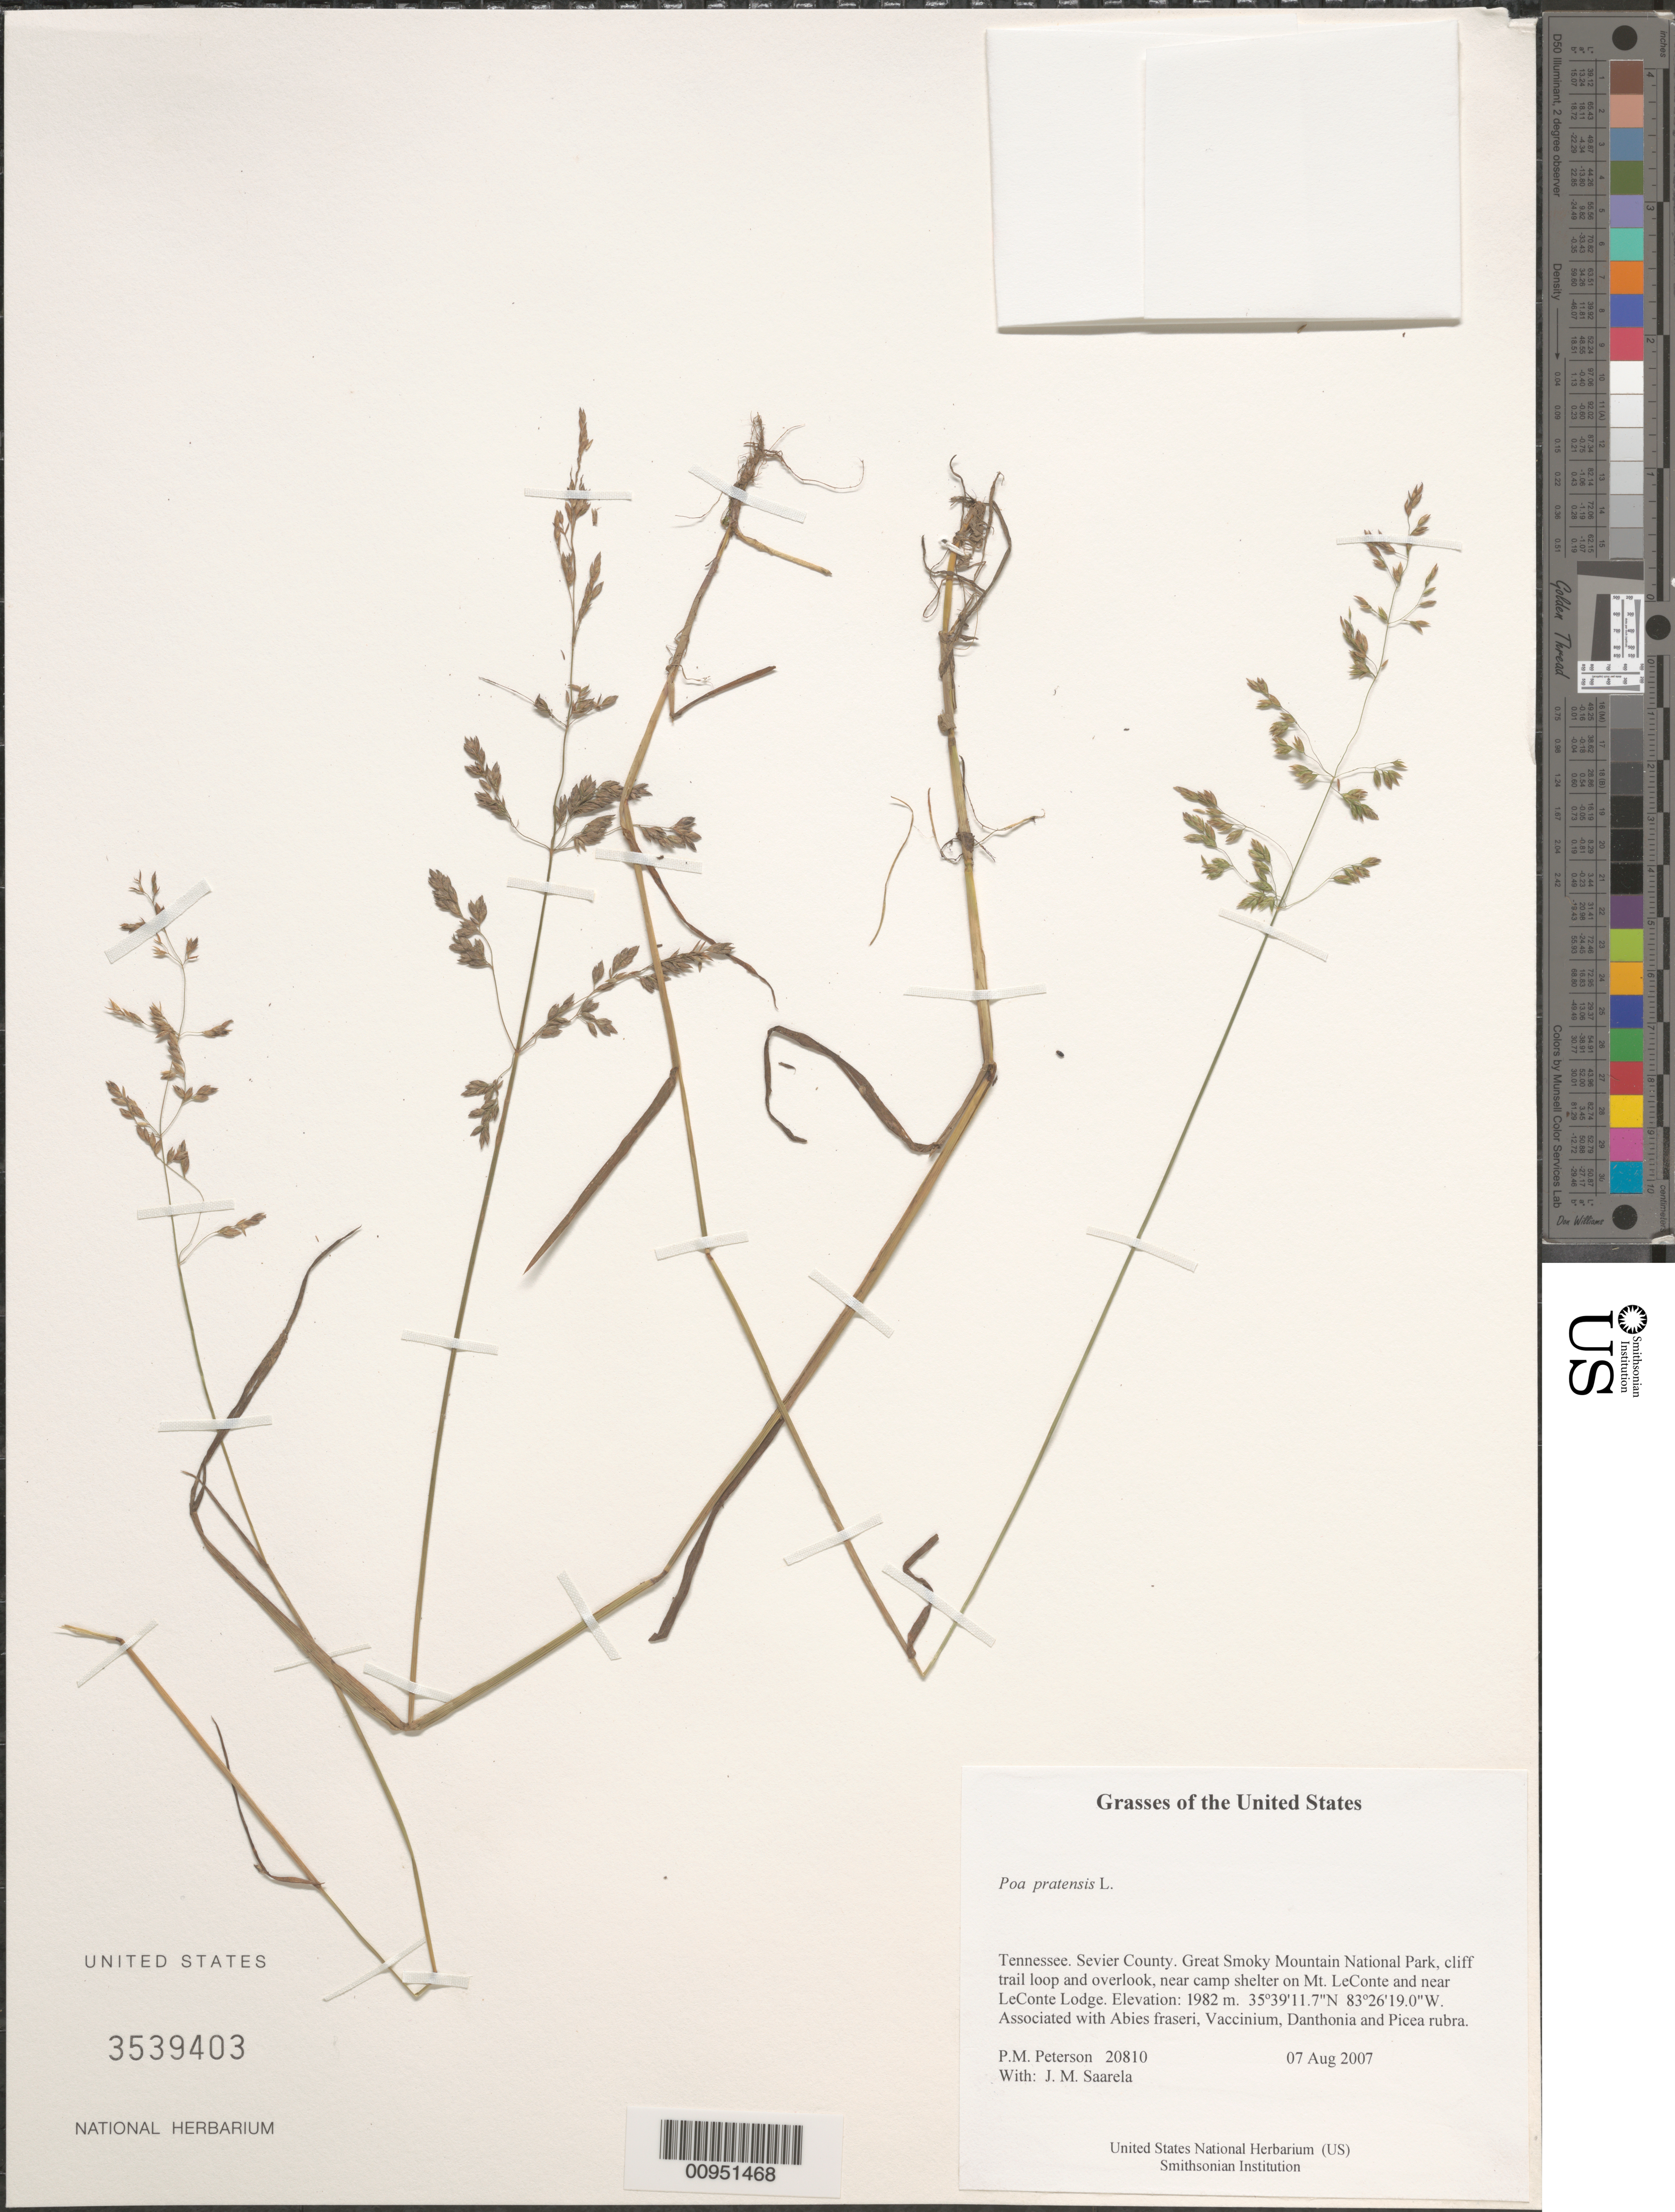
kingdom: Plantae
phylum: Tracheophyta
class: Liliopsida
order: Poales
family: Poaceae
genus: Poa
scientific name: Poa pratensis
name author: L.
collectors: P. M. Peterson & J. Saarela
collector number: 20810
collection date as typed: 07 Aug 2007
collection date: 2007-08-07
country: United States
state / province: Tennessee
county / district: Sevier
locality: Great Smoky Mountain National Park, cliff trail loop and overlook, near camp shelter on Mt. LeConte and near LeConte Lodge.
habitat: Associated with Abies fraseri, Vaccinium, Danthonia and Picea rubra.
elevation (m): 1982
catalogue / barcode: US 3539403